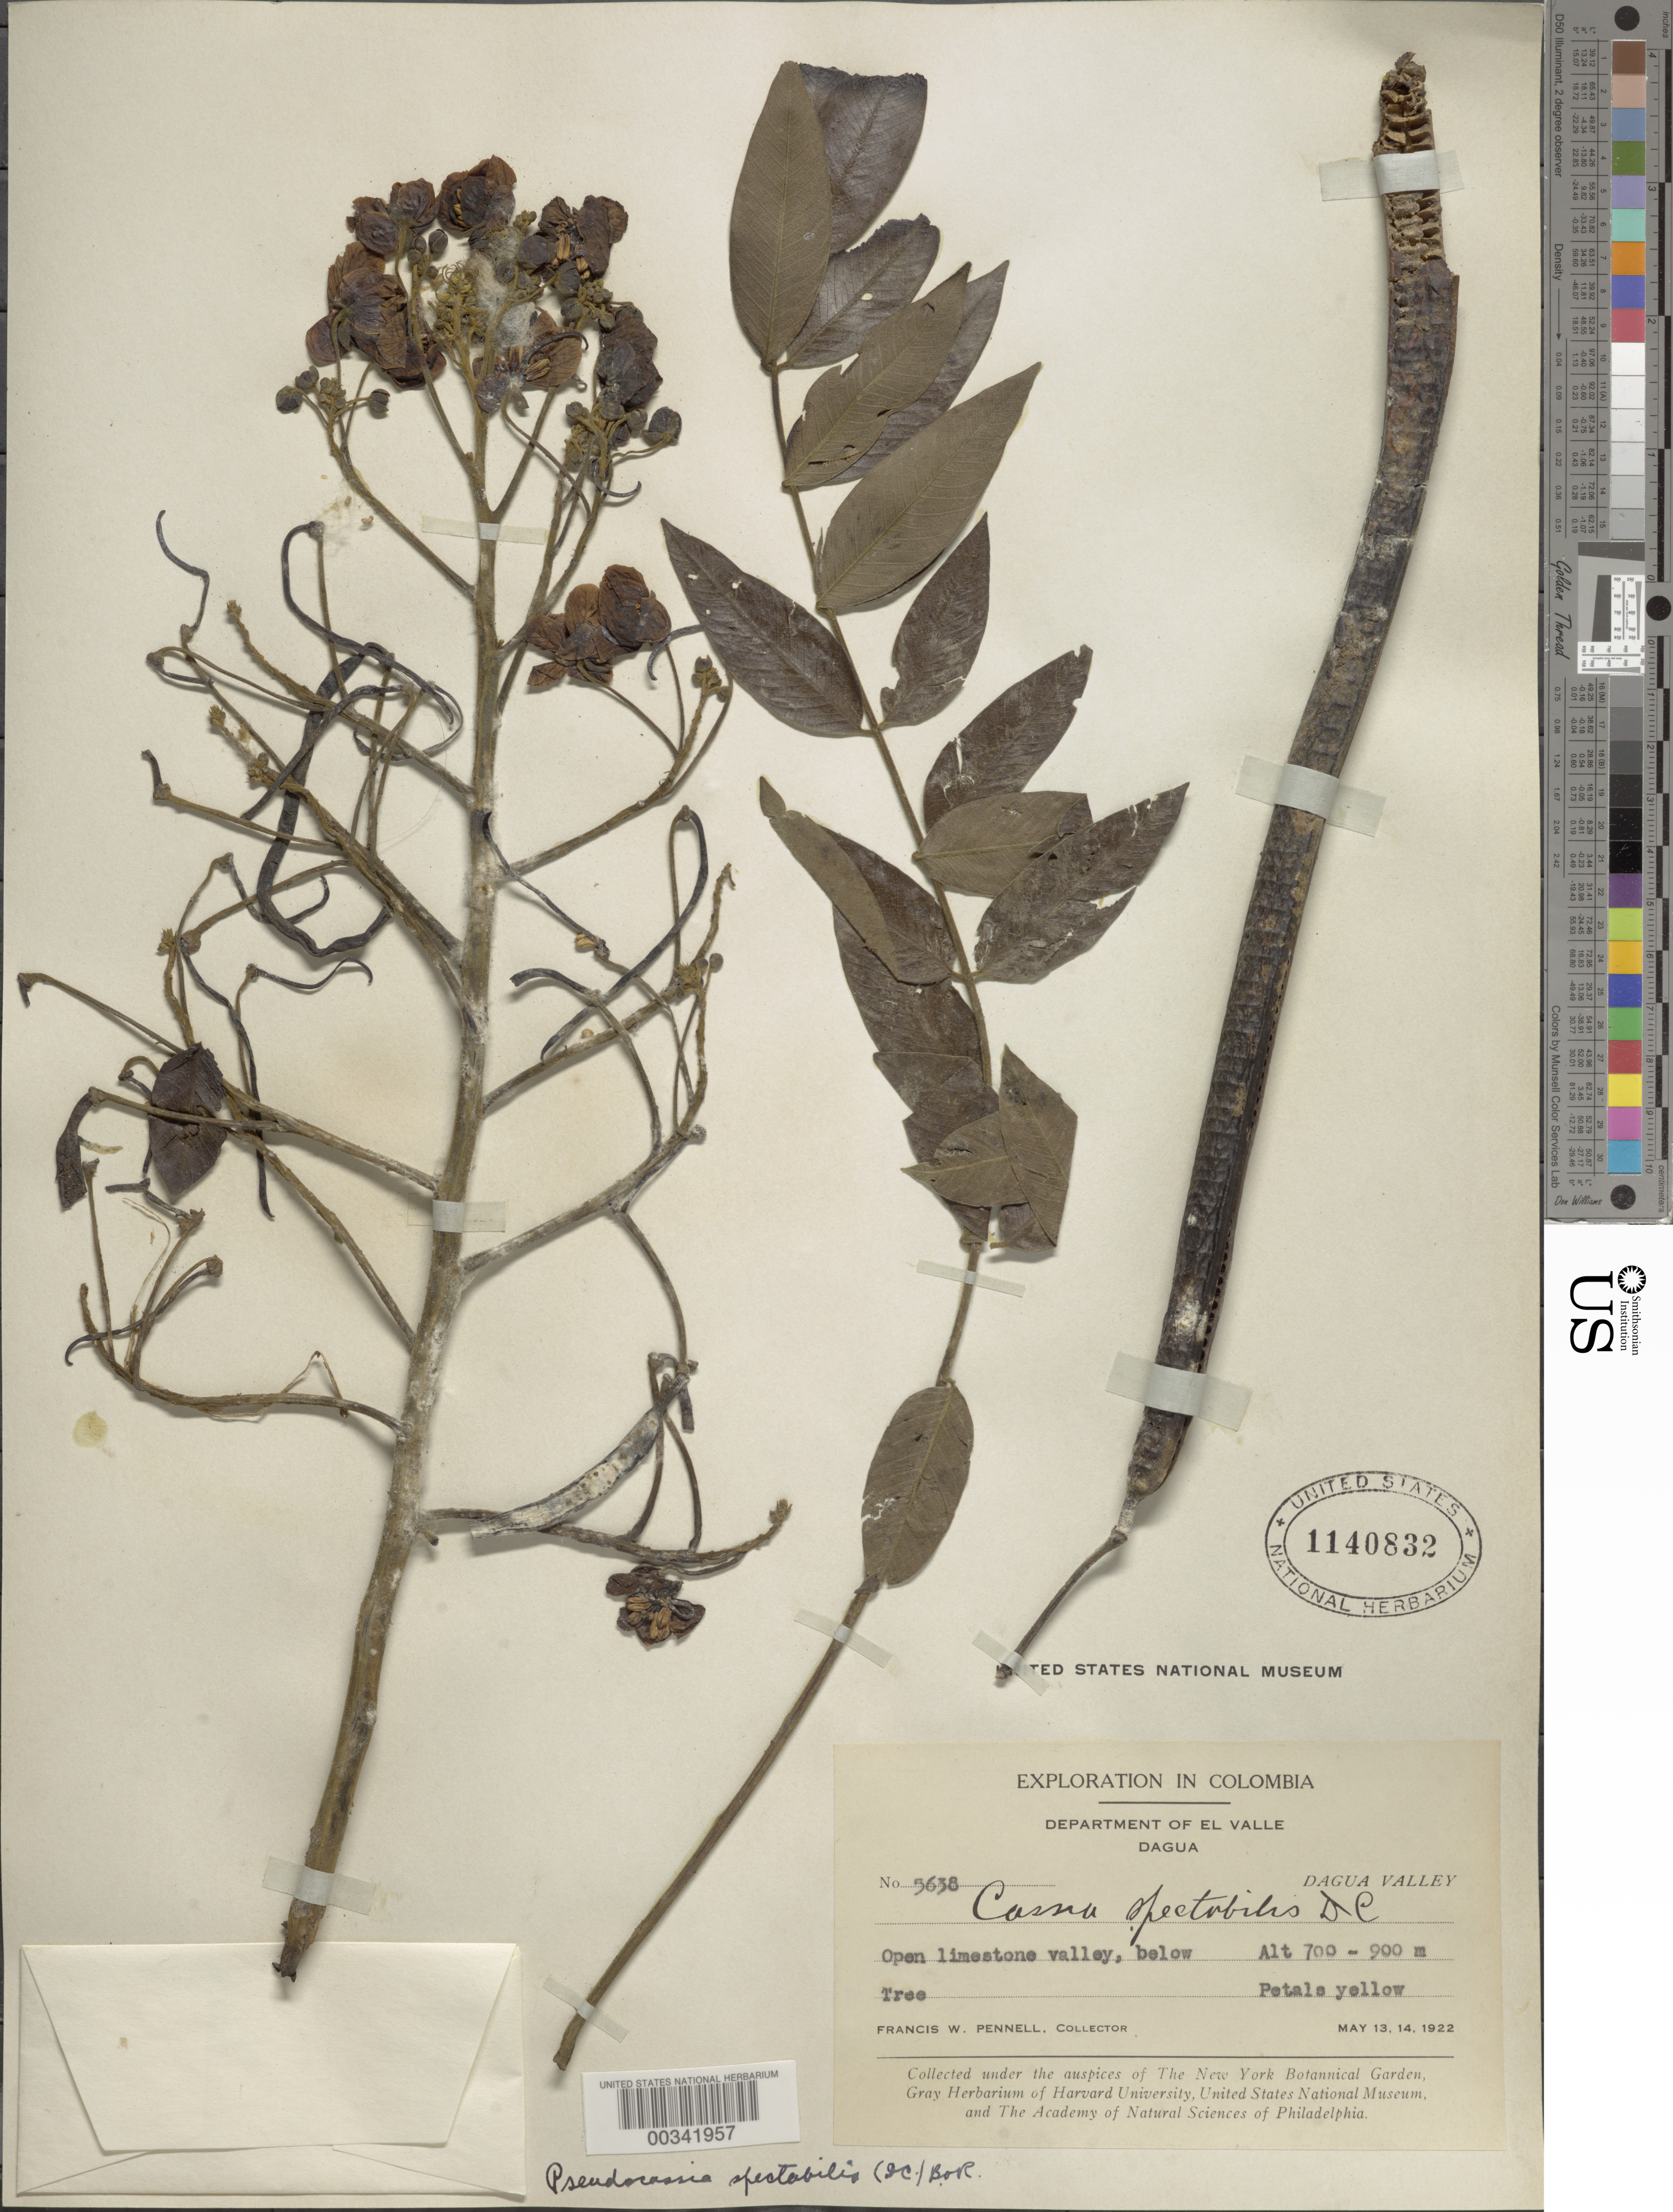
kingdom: Plantae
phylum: Tracheophyta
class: Magnoliopsida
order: Fabales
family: Fabaceae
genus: Senna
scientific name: Senna spectabilis var. spectabilis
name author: (DC.) H.S. Irwin & Barneby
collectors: F. W. Pennell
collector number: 5638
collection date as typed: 13 May 1922 to 13 May 1922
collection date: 1922-05-13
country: Colombia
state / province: Valle del Cauca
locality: Dagua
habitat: Open limestone valley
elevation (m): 700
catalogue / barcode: US 1140832